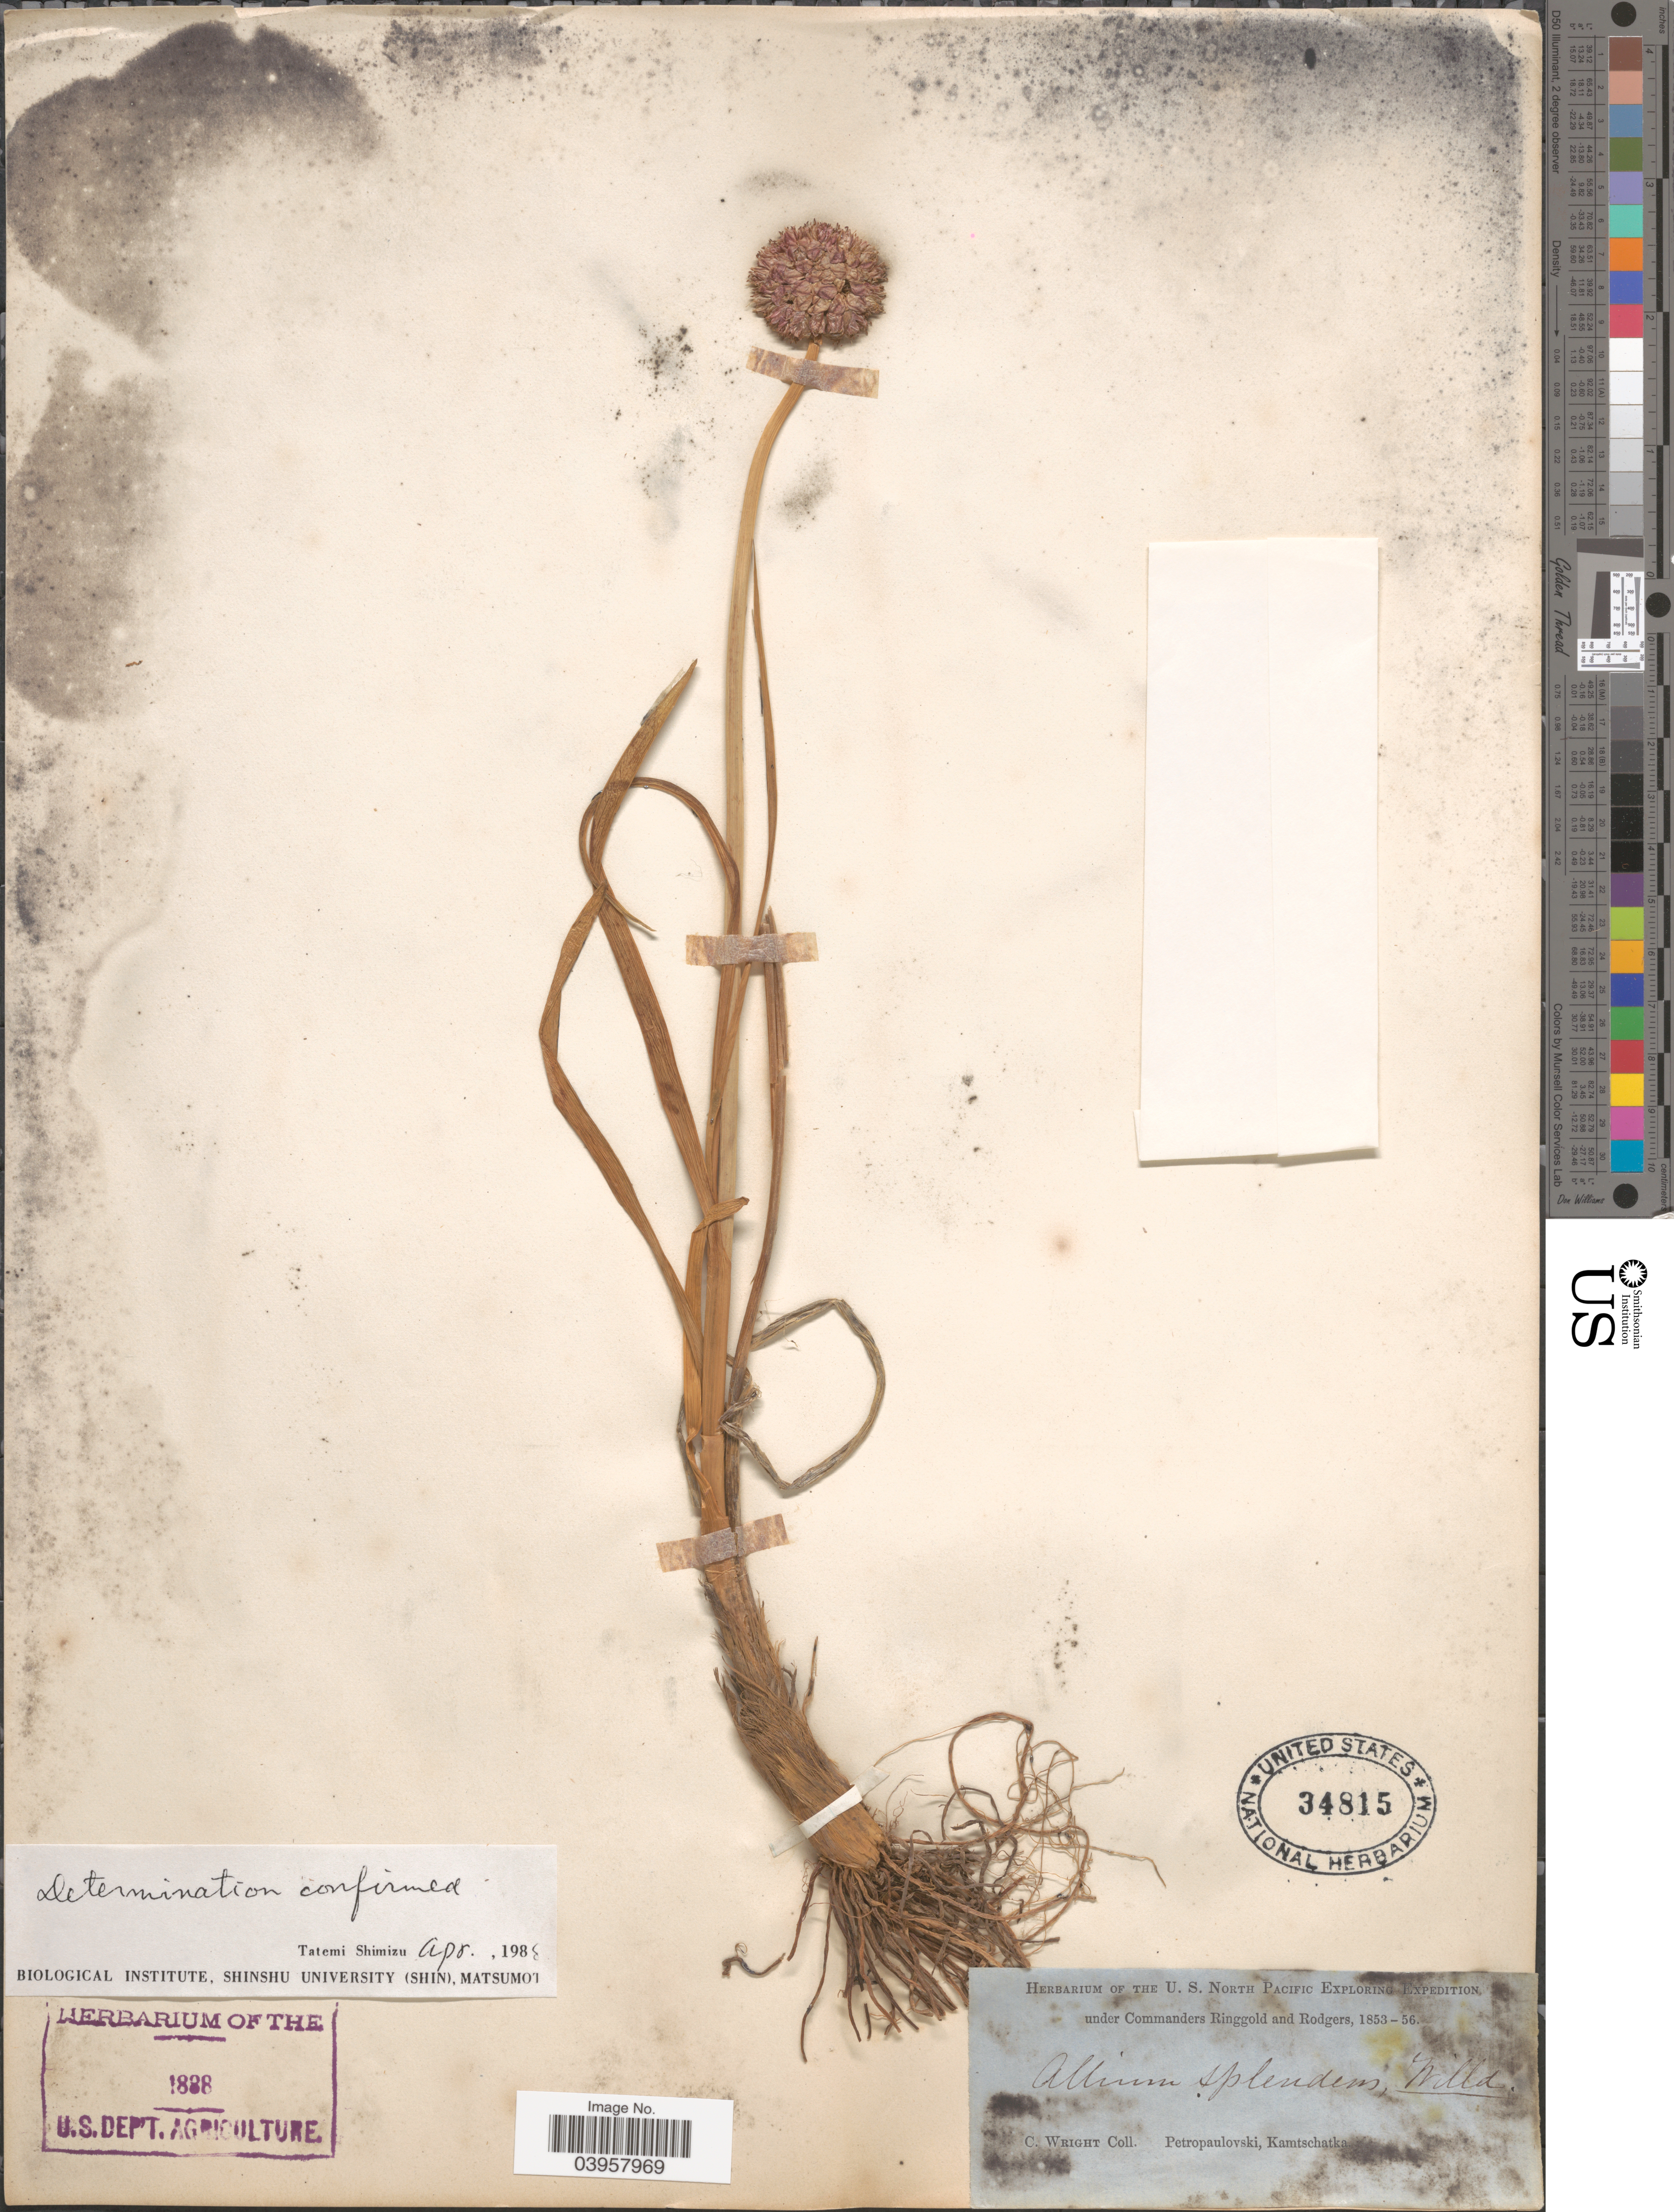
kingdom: Plantae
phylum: Tracheophyta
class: Liliopsida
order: Asparagales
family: Amaryllidaceae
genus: Allium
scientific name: Allium splendens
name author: Willd. ex Schult. & Schult. f.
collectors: C. Wright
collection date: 1853/1856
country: Russian Federation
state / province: Kamchatka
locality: Petropaulovski, Kamtschatka.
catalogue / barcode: US 34815